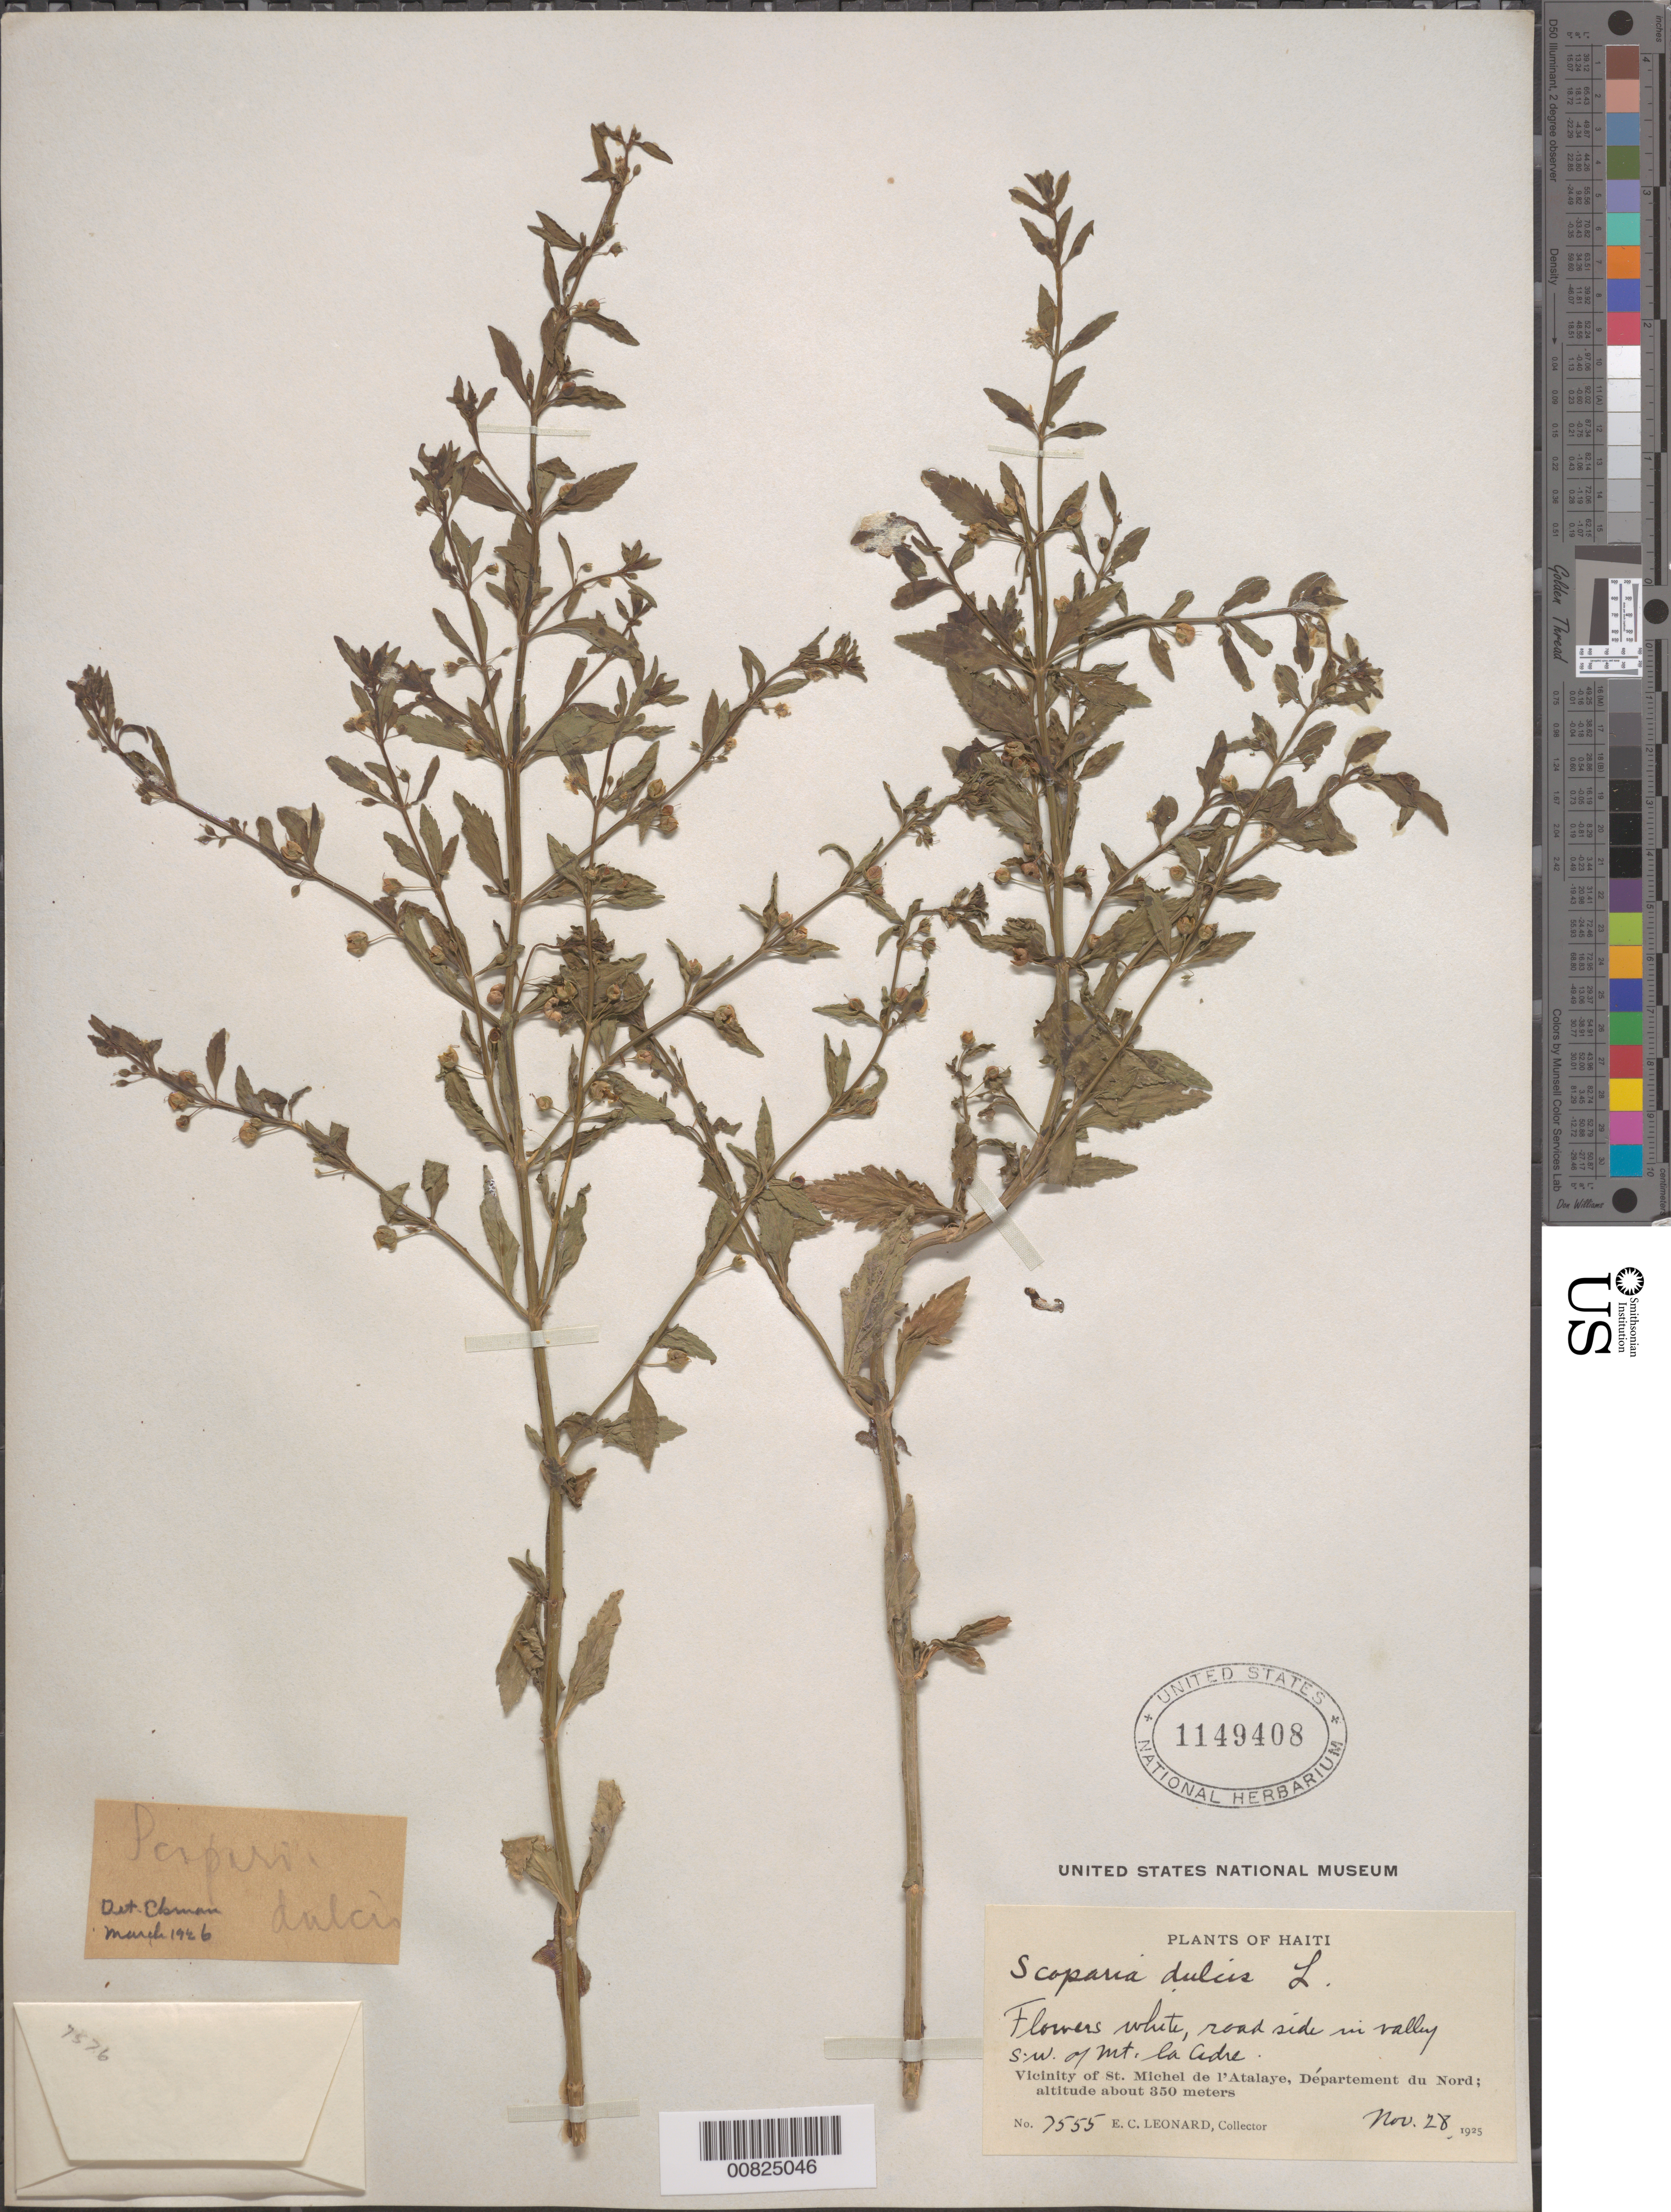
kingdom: Plantae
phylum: Tracheophyta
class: Magnoliopsida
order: Lamiales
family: Plantaginaceae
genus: Scoparia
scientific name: Scoparia dulcis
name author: L.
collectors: E. C. Leonard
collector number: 7555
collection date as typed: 28 Nov 1925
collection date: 1925-11-28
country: Haiti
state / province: Artibonite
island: Hispaniola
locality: Vicinity of St. Michel de l'Atalaye, SW of Mt. la Cidre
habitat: Roadside in valley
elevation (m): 350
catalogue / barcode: US 1149408